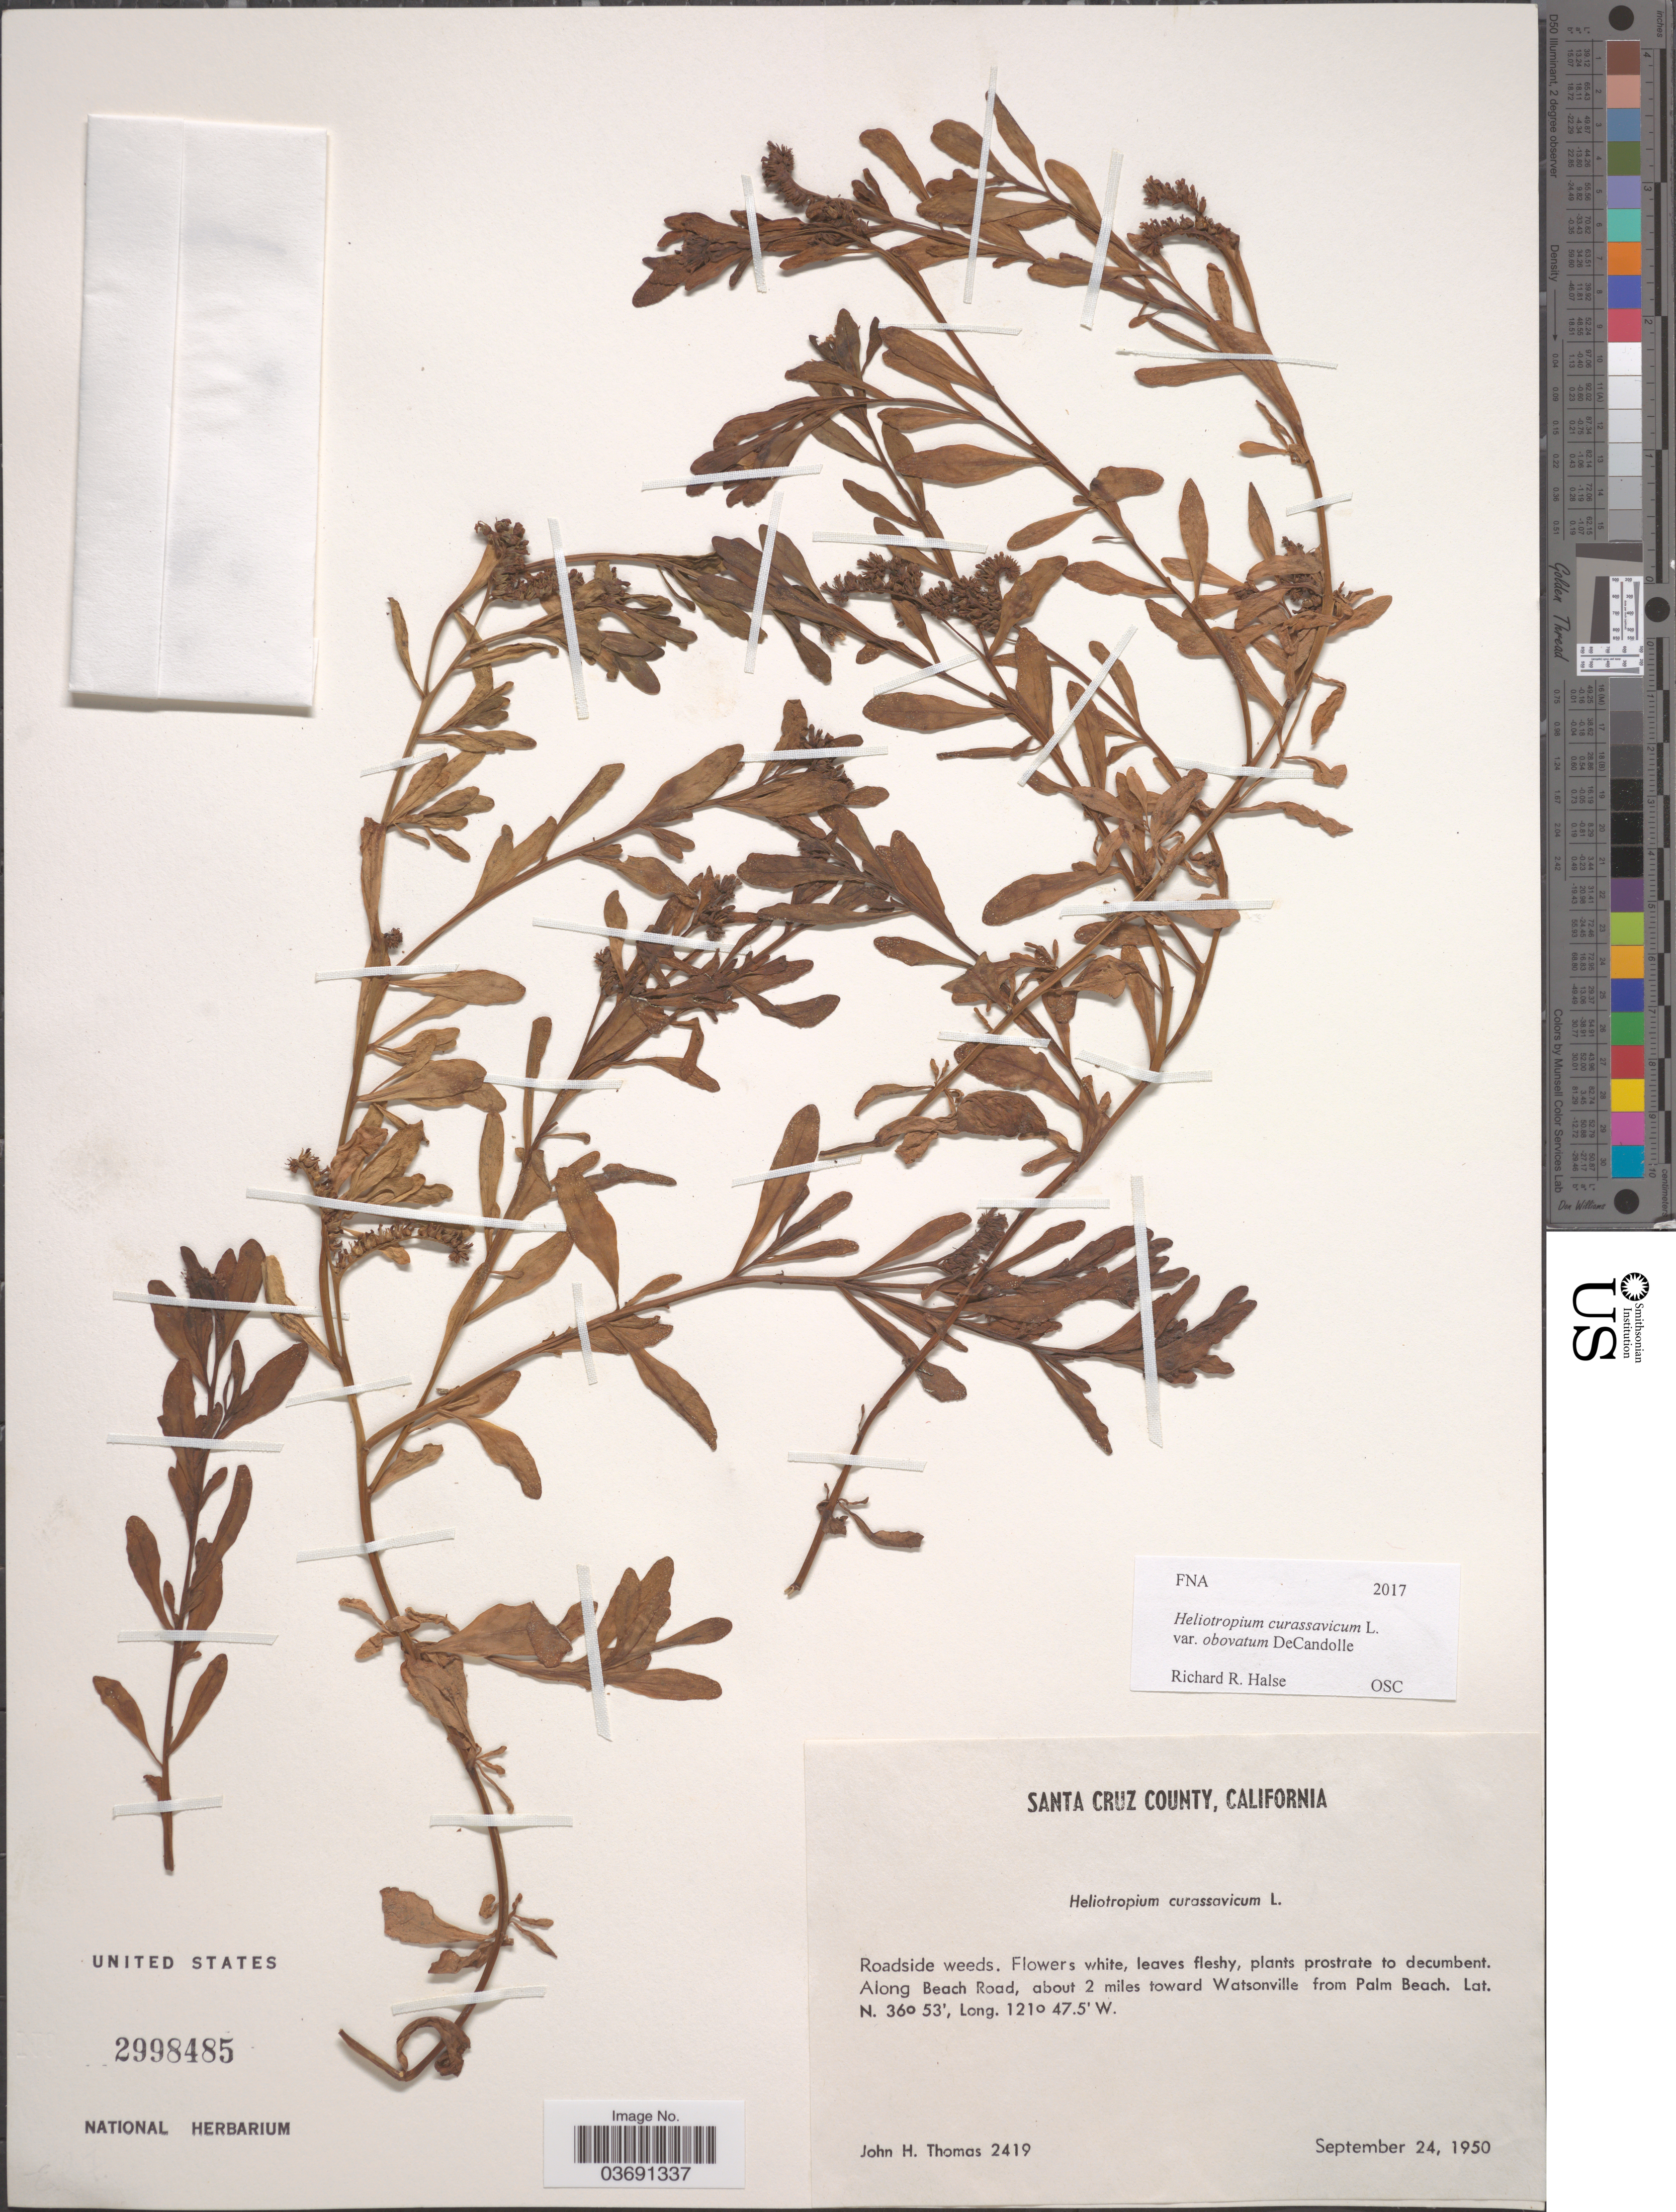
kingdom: Plantae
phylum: Tracheophyta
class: Magnoliopsida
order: Boraginales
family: Heliotropiaceae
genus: Heliotropium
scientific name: Heliotropium curassavicum subsp. obovatum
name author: (DC.) Á. Löve & D. Löve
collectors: J. H. Thomas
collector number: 2419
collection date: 1950-09-24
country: United States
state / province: California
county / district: Santa Cruz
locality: Santa Cruz County. Roadside weed. Along Beach Road, about 2 miles toward Watsonville from Palm Beach.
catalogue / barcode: US 2998485